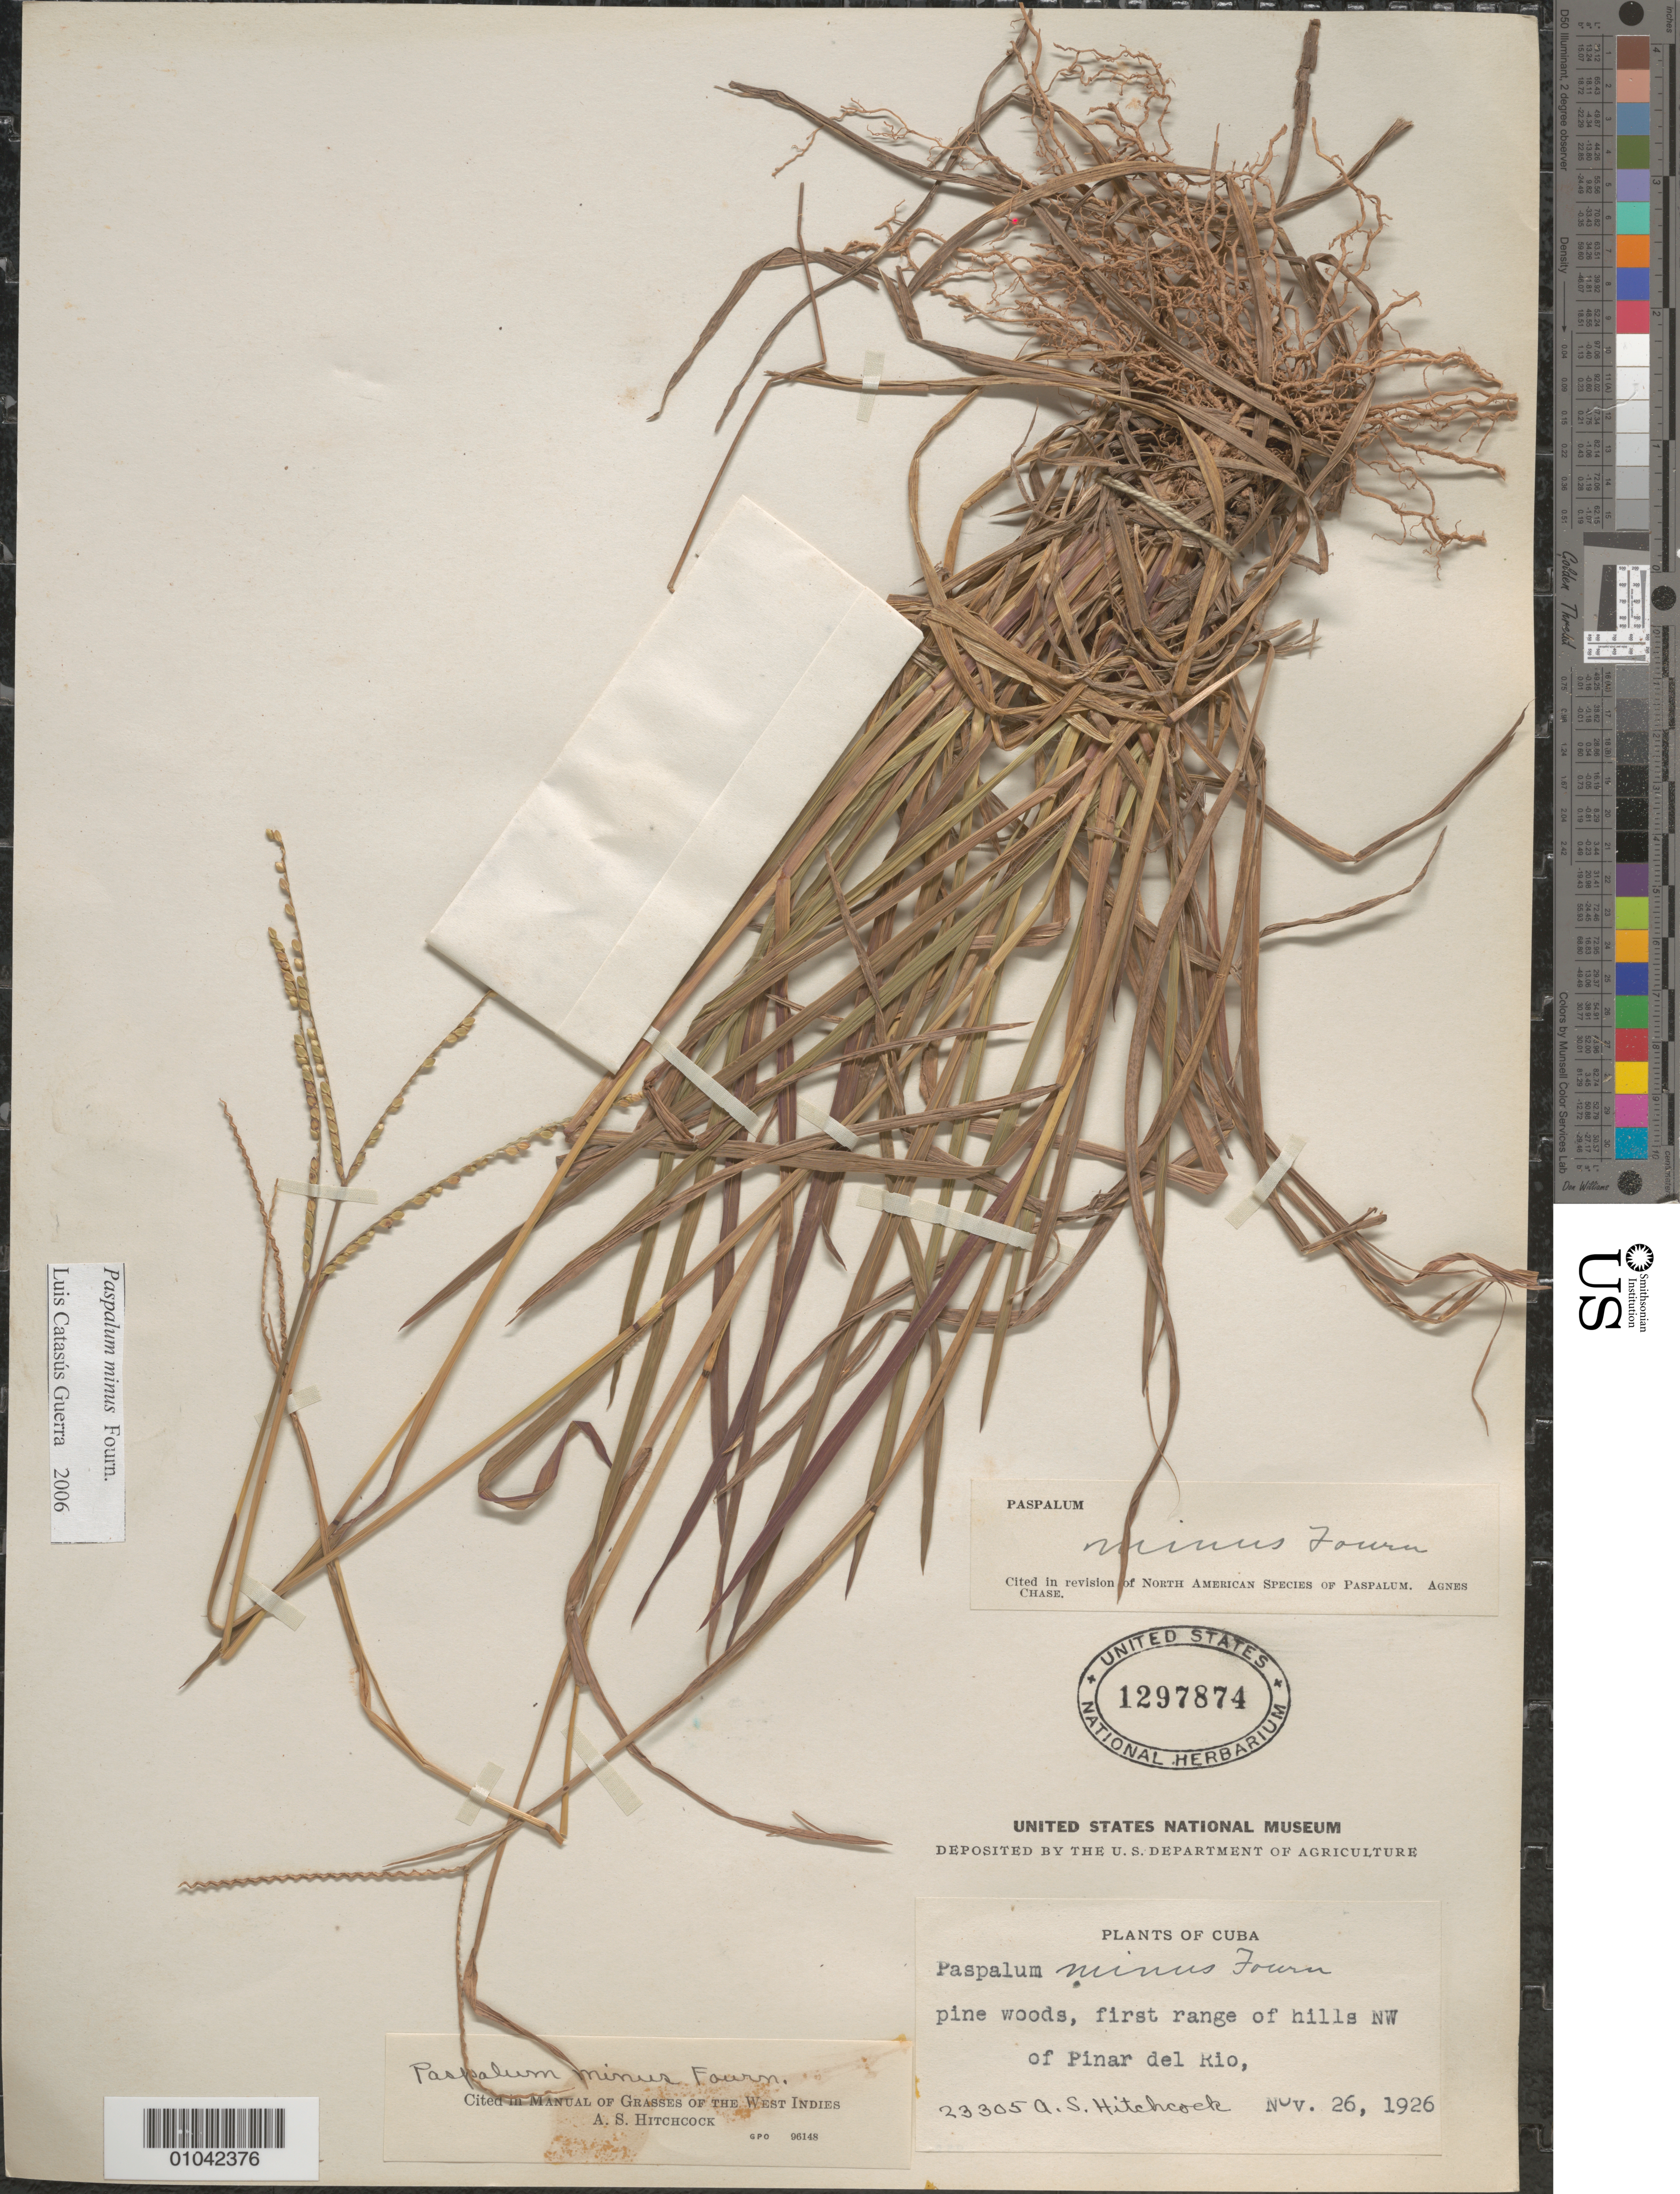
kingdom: Plantae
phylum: Tracheophyta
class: Liliopsida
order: Poales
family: Poaceae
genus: Paspalum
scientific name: Paspalum minus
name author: E. Fourn.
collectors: A. S. Hitchcock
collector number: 23305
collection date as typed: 26 Nov 1926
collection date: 1926-11-26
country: Cuba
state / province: Pinar del Rio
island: Cuba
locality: First range of hills NW of Pinar del Rio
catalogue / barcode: US 1297874